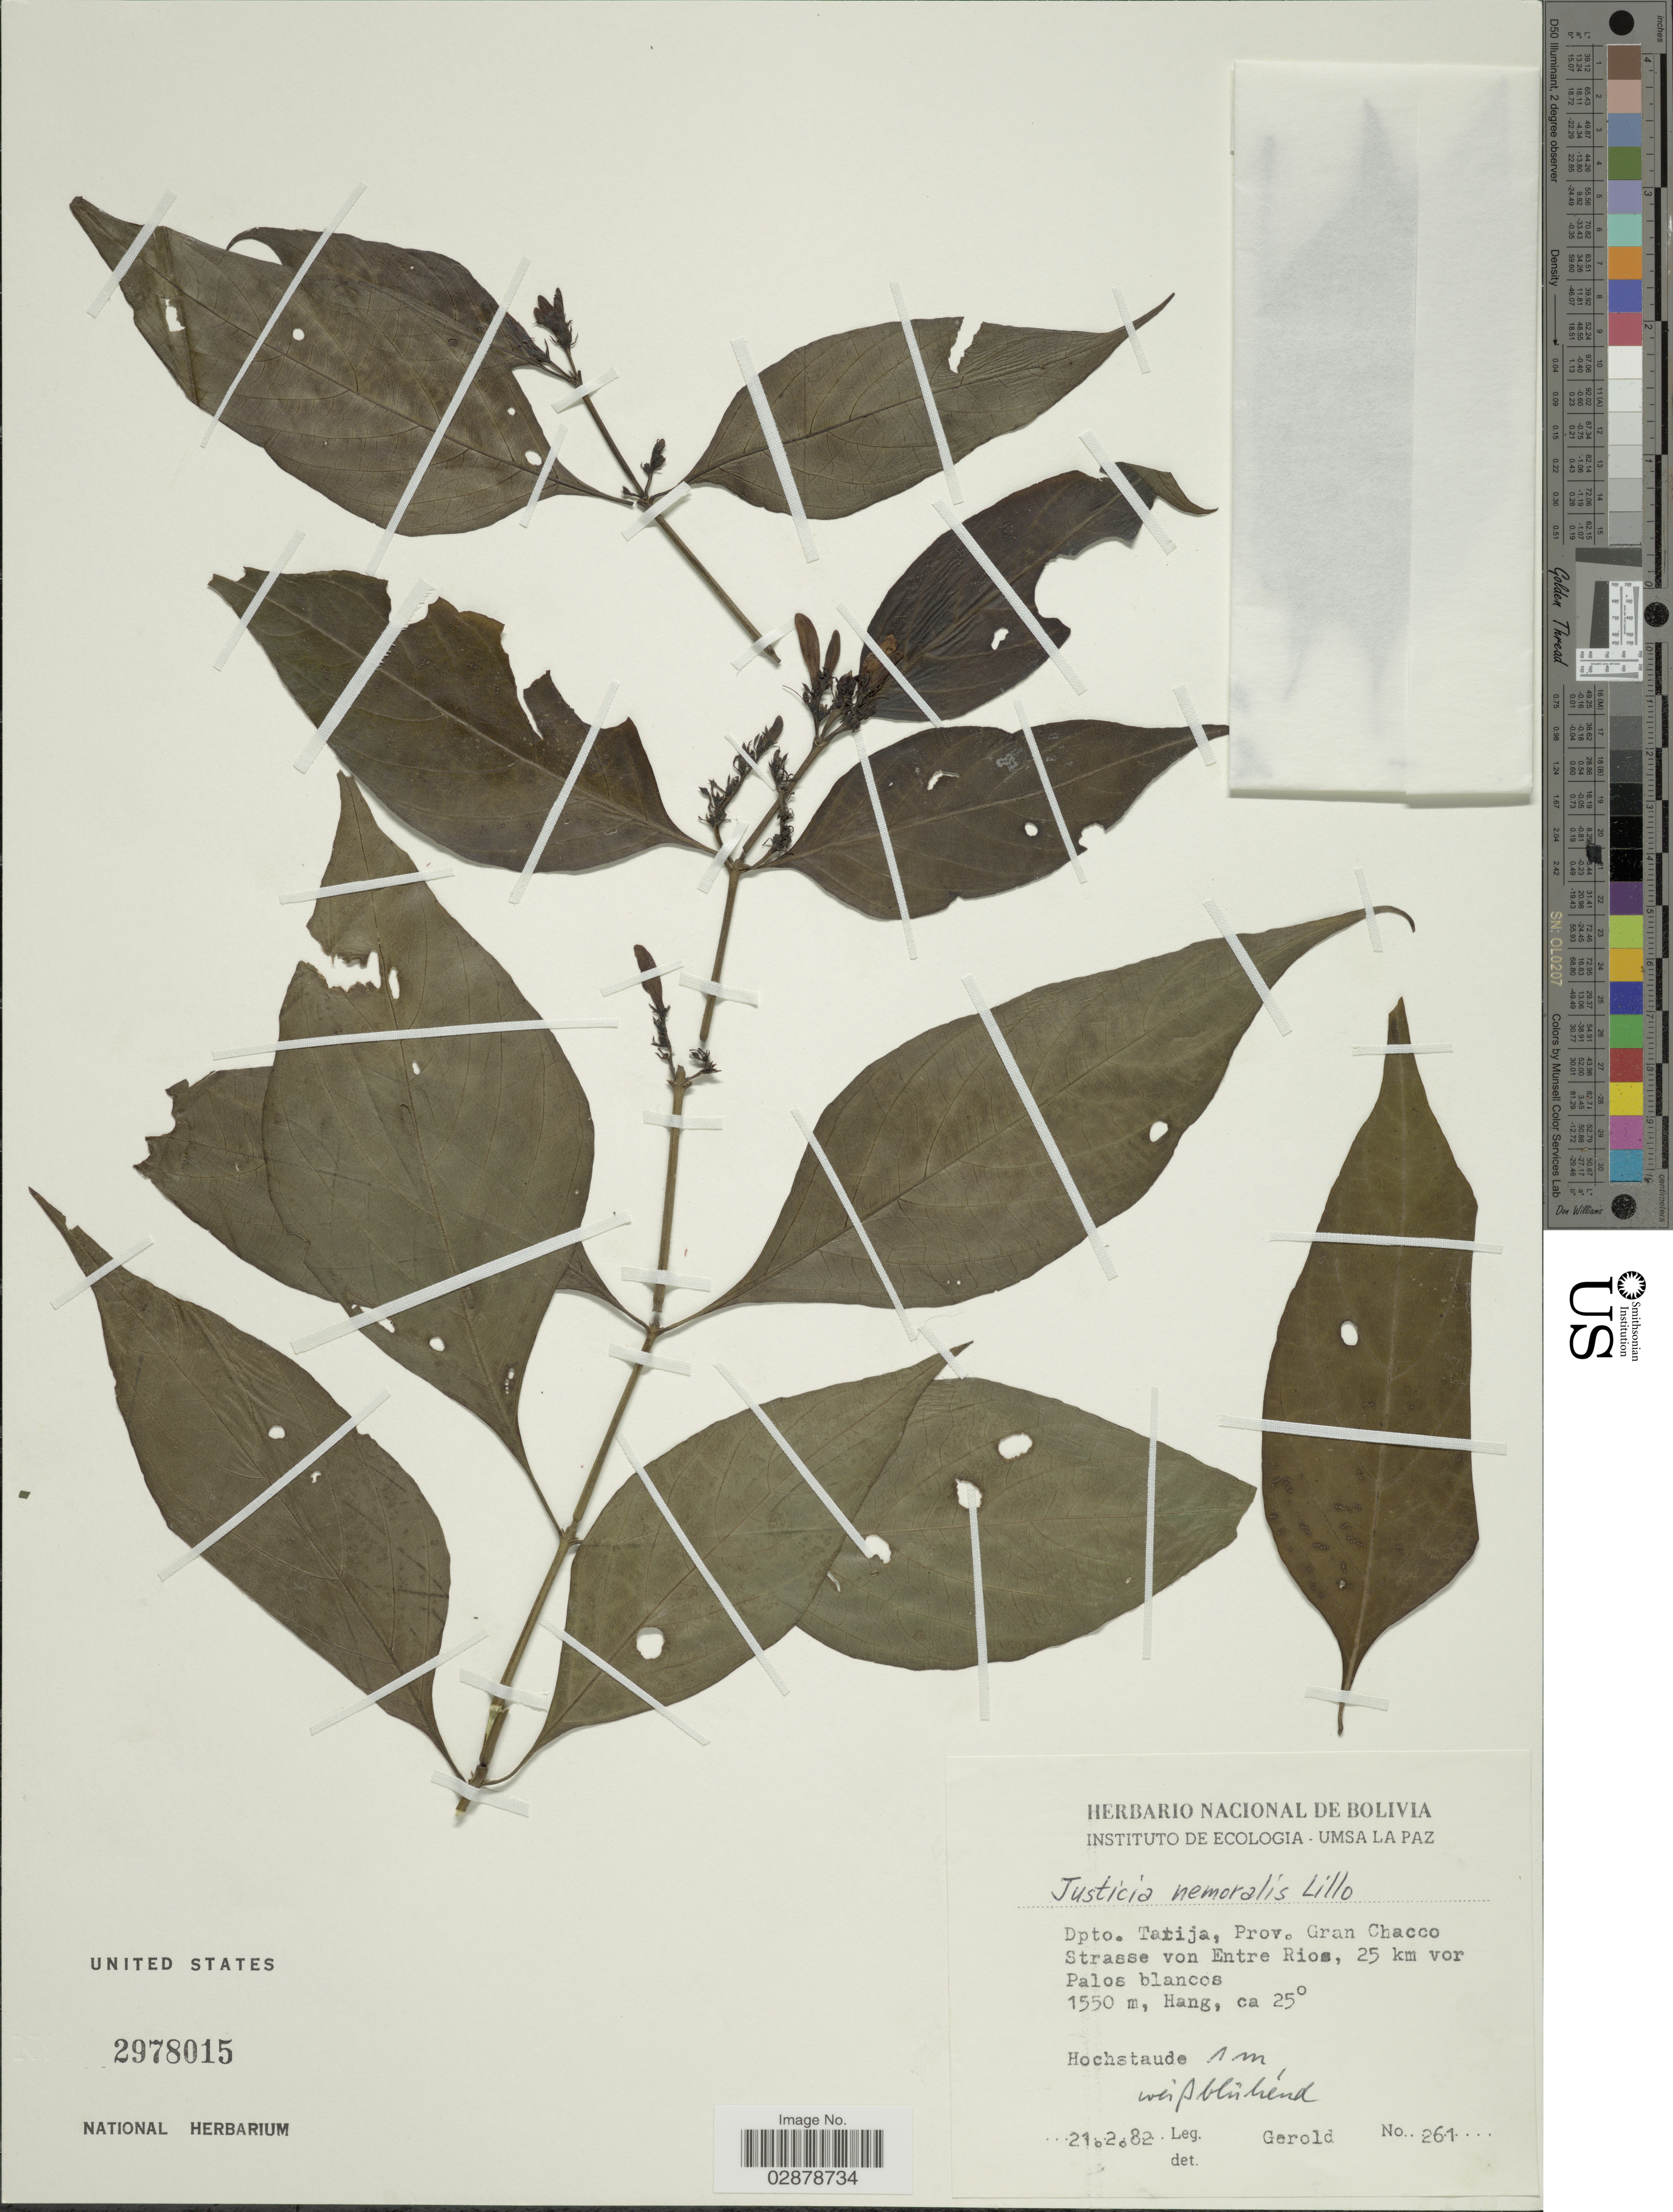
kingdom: Plantae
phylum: Tracheophyta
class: Magnoliopsida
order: Lamiales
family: Acanthaceae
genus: Justicia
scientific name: Justicia corumbensis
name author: (Lindau) Wassh. & C. Ezcurra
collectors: Gerold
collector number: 261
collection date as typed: Transcribed d/m/y: 21/2/82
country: Bolivia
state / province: Tarija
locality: Dpto. Tarija, Prov. Gran Chacco Strasse von Entre Rios, 25 km vor Palos blancos, Hang, ca 25°.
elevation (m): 1550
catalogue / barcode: US 2978015